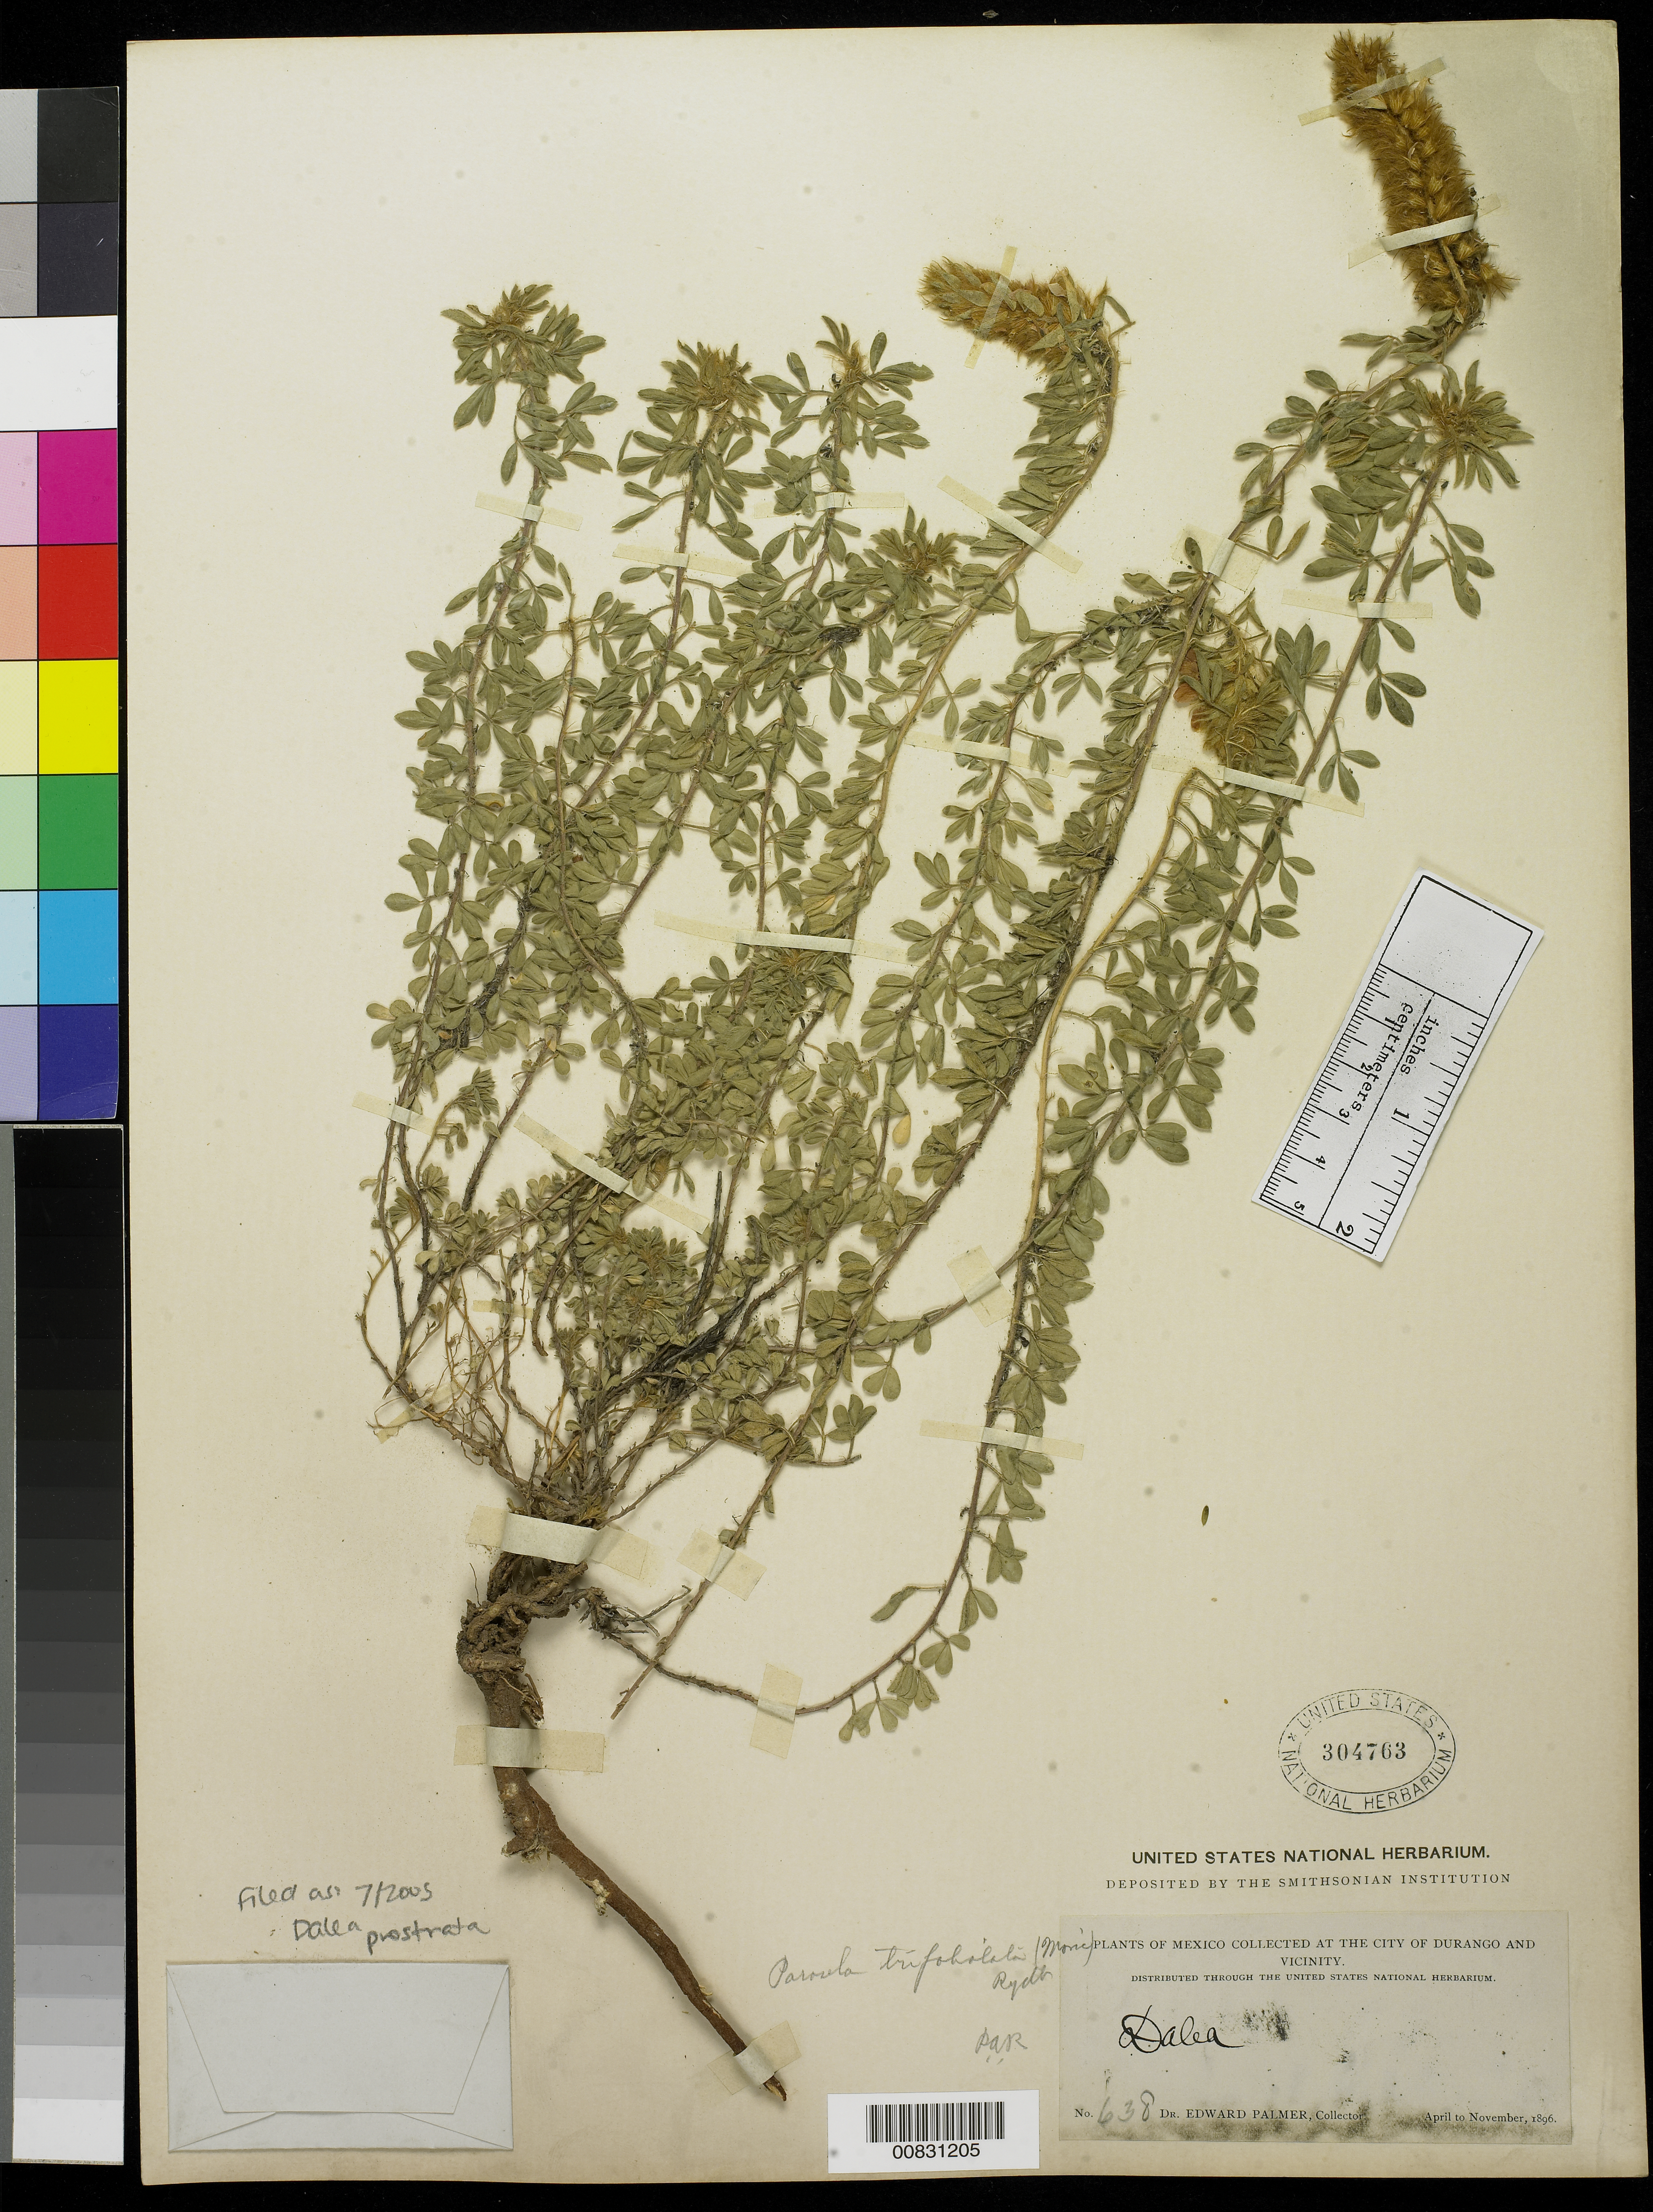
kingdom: Plantae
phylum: Tracheophyta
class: Magnoliopsida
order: Fabales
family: Fabaceae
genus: Dalea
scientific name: Dalea prostrata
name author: Ortega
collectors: E. Palmer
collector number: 638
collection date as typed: Apr 1896 to -- Nov 1896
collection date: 1896-04/1896-11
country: Mexico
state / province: Durango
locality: City of Durango and vicinity.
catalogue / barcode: US 304763